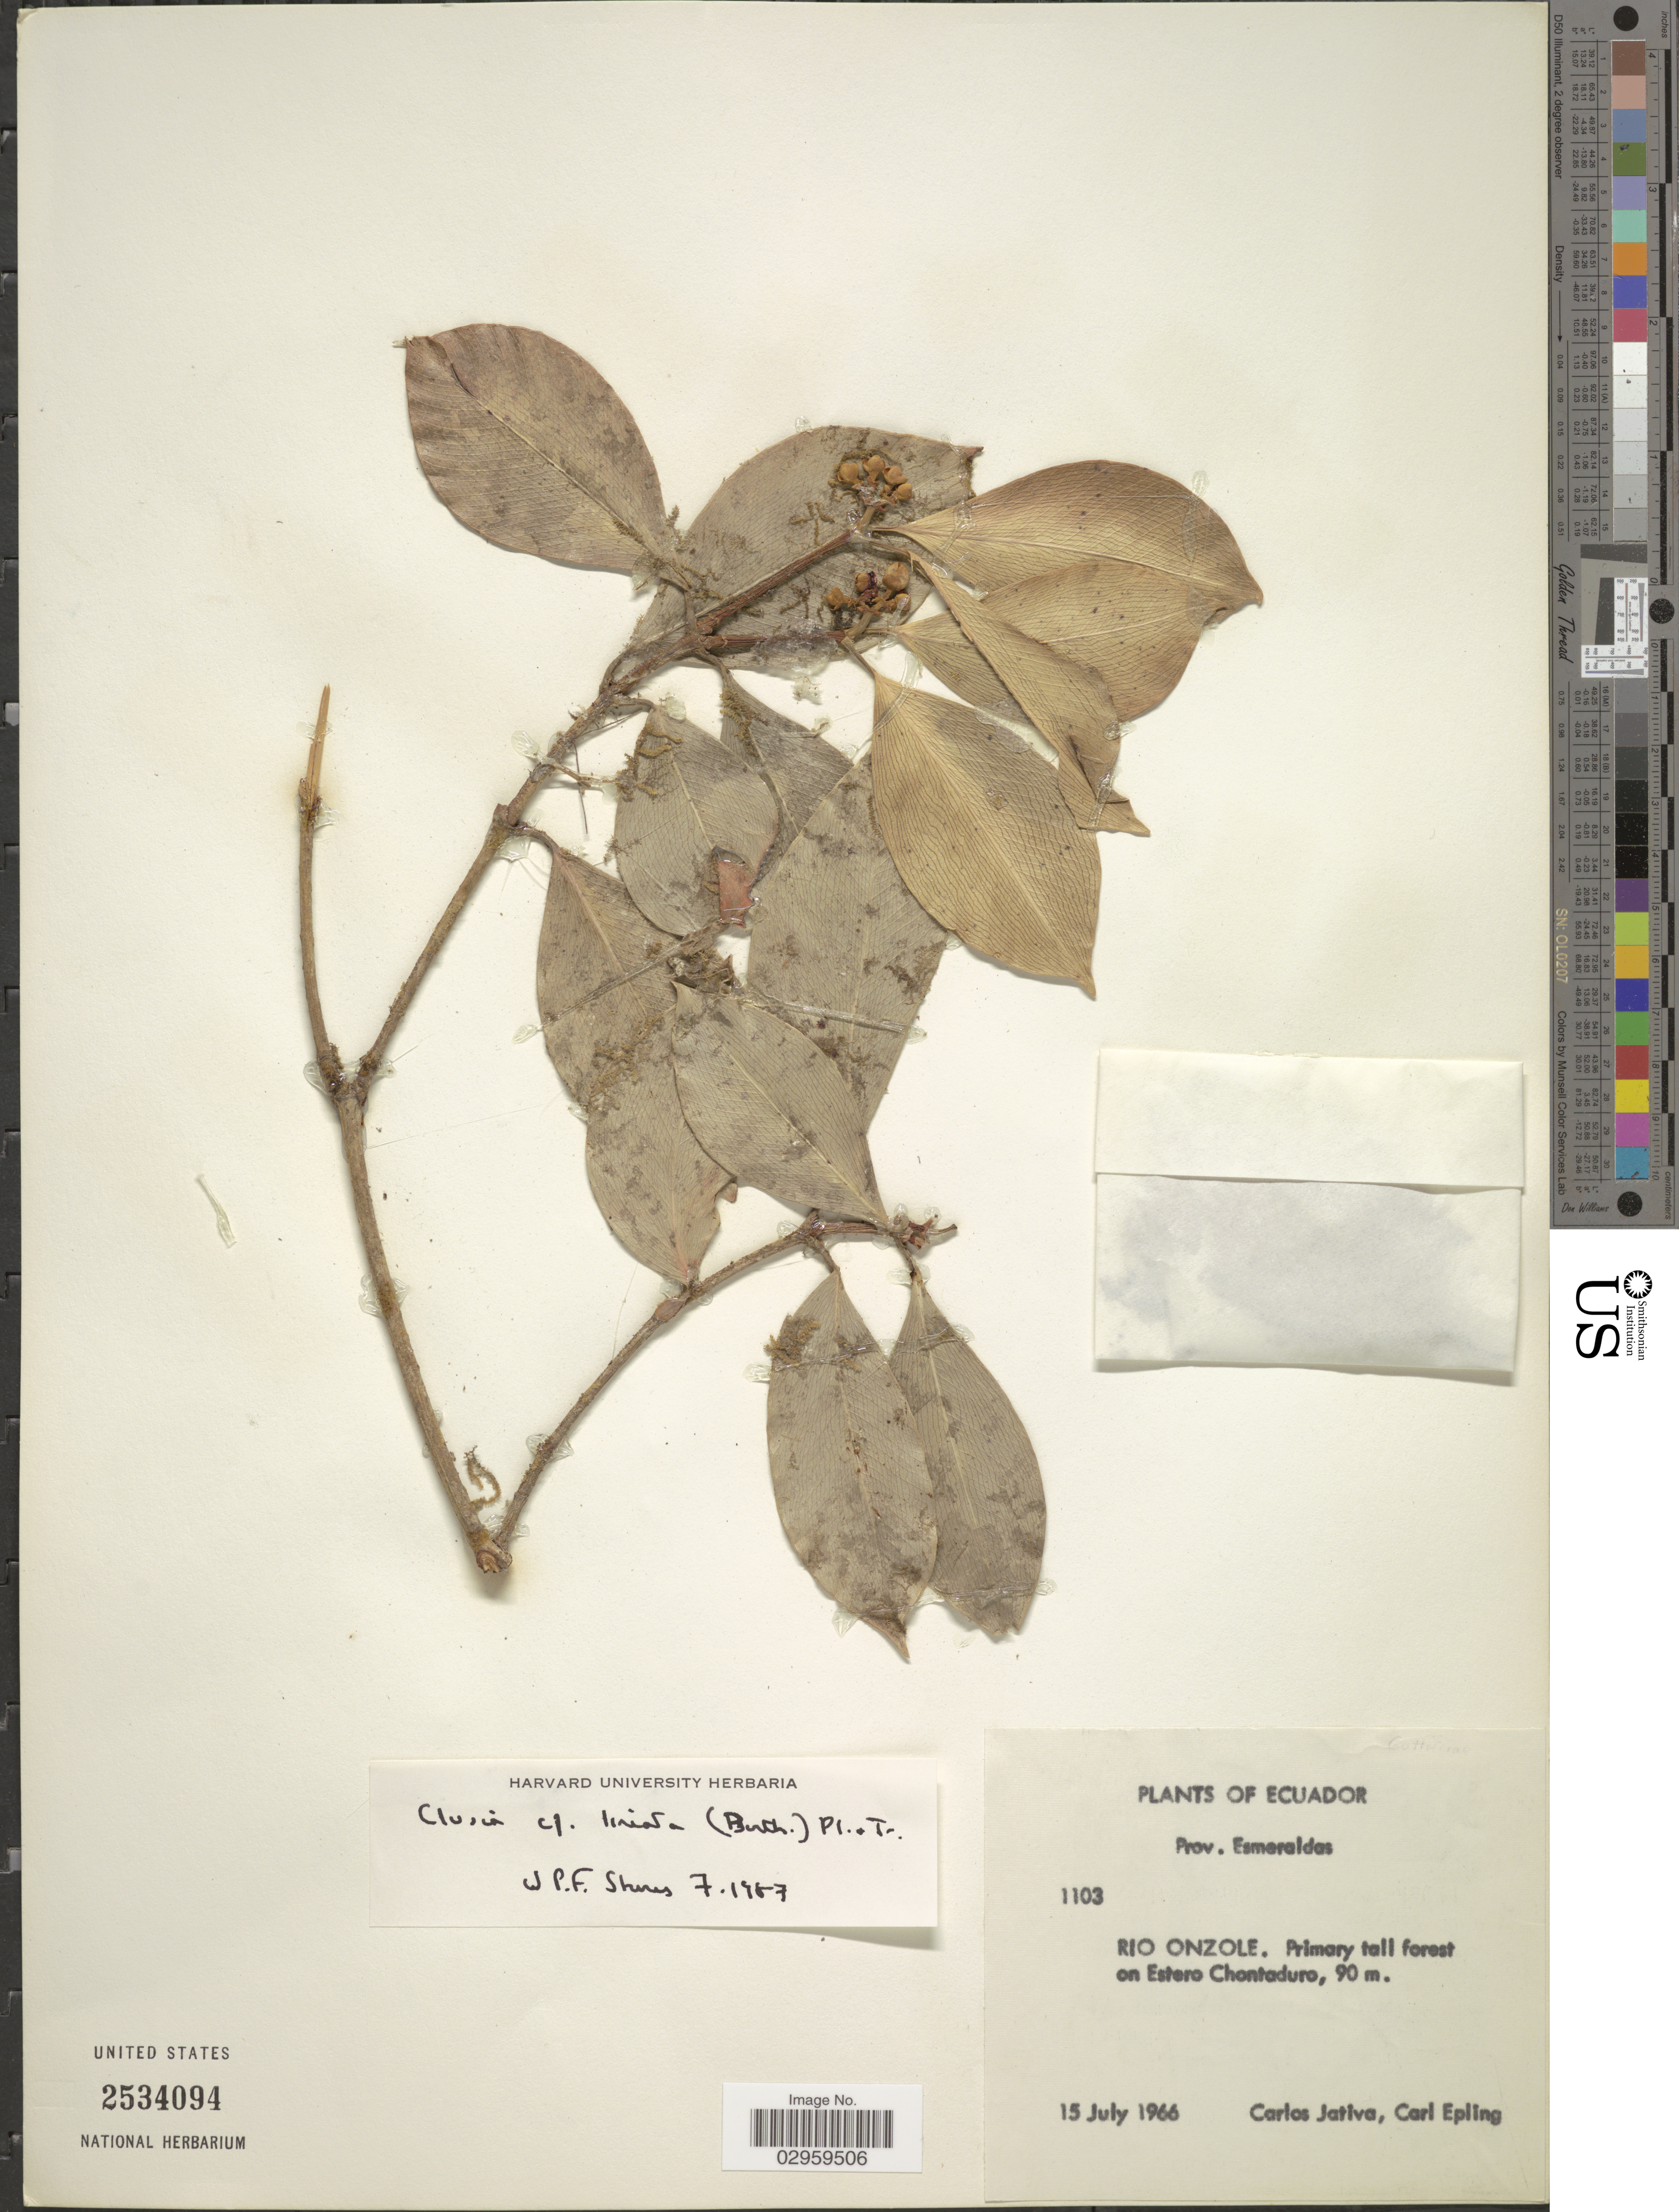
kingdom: Plantae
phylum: Tracheophyta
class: Magnoliopsida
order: Malpighiales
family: Clusiaceae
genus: Clusia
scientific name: Clusia lineata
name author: (Benth.) Planch. & Triana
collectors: C. D. Játiva & C. C. Epling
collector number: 1103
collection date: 1966-07-15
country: Ecuador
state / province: Esmeraldas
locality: Prov. Esmeraldas. Rio Onzole. Primary tall forest on Estero Chontaduro.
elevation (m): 90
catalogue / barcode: US 2534094